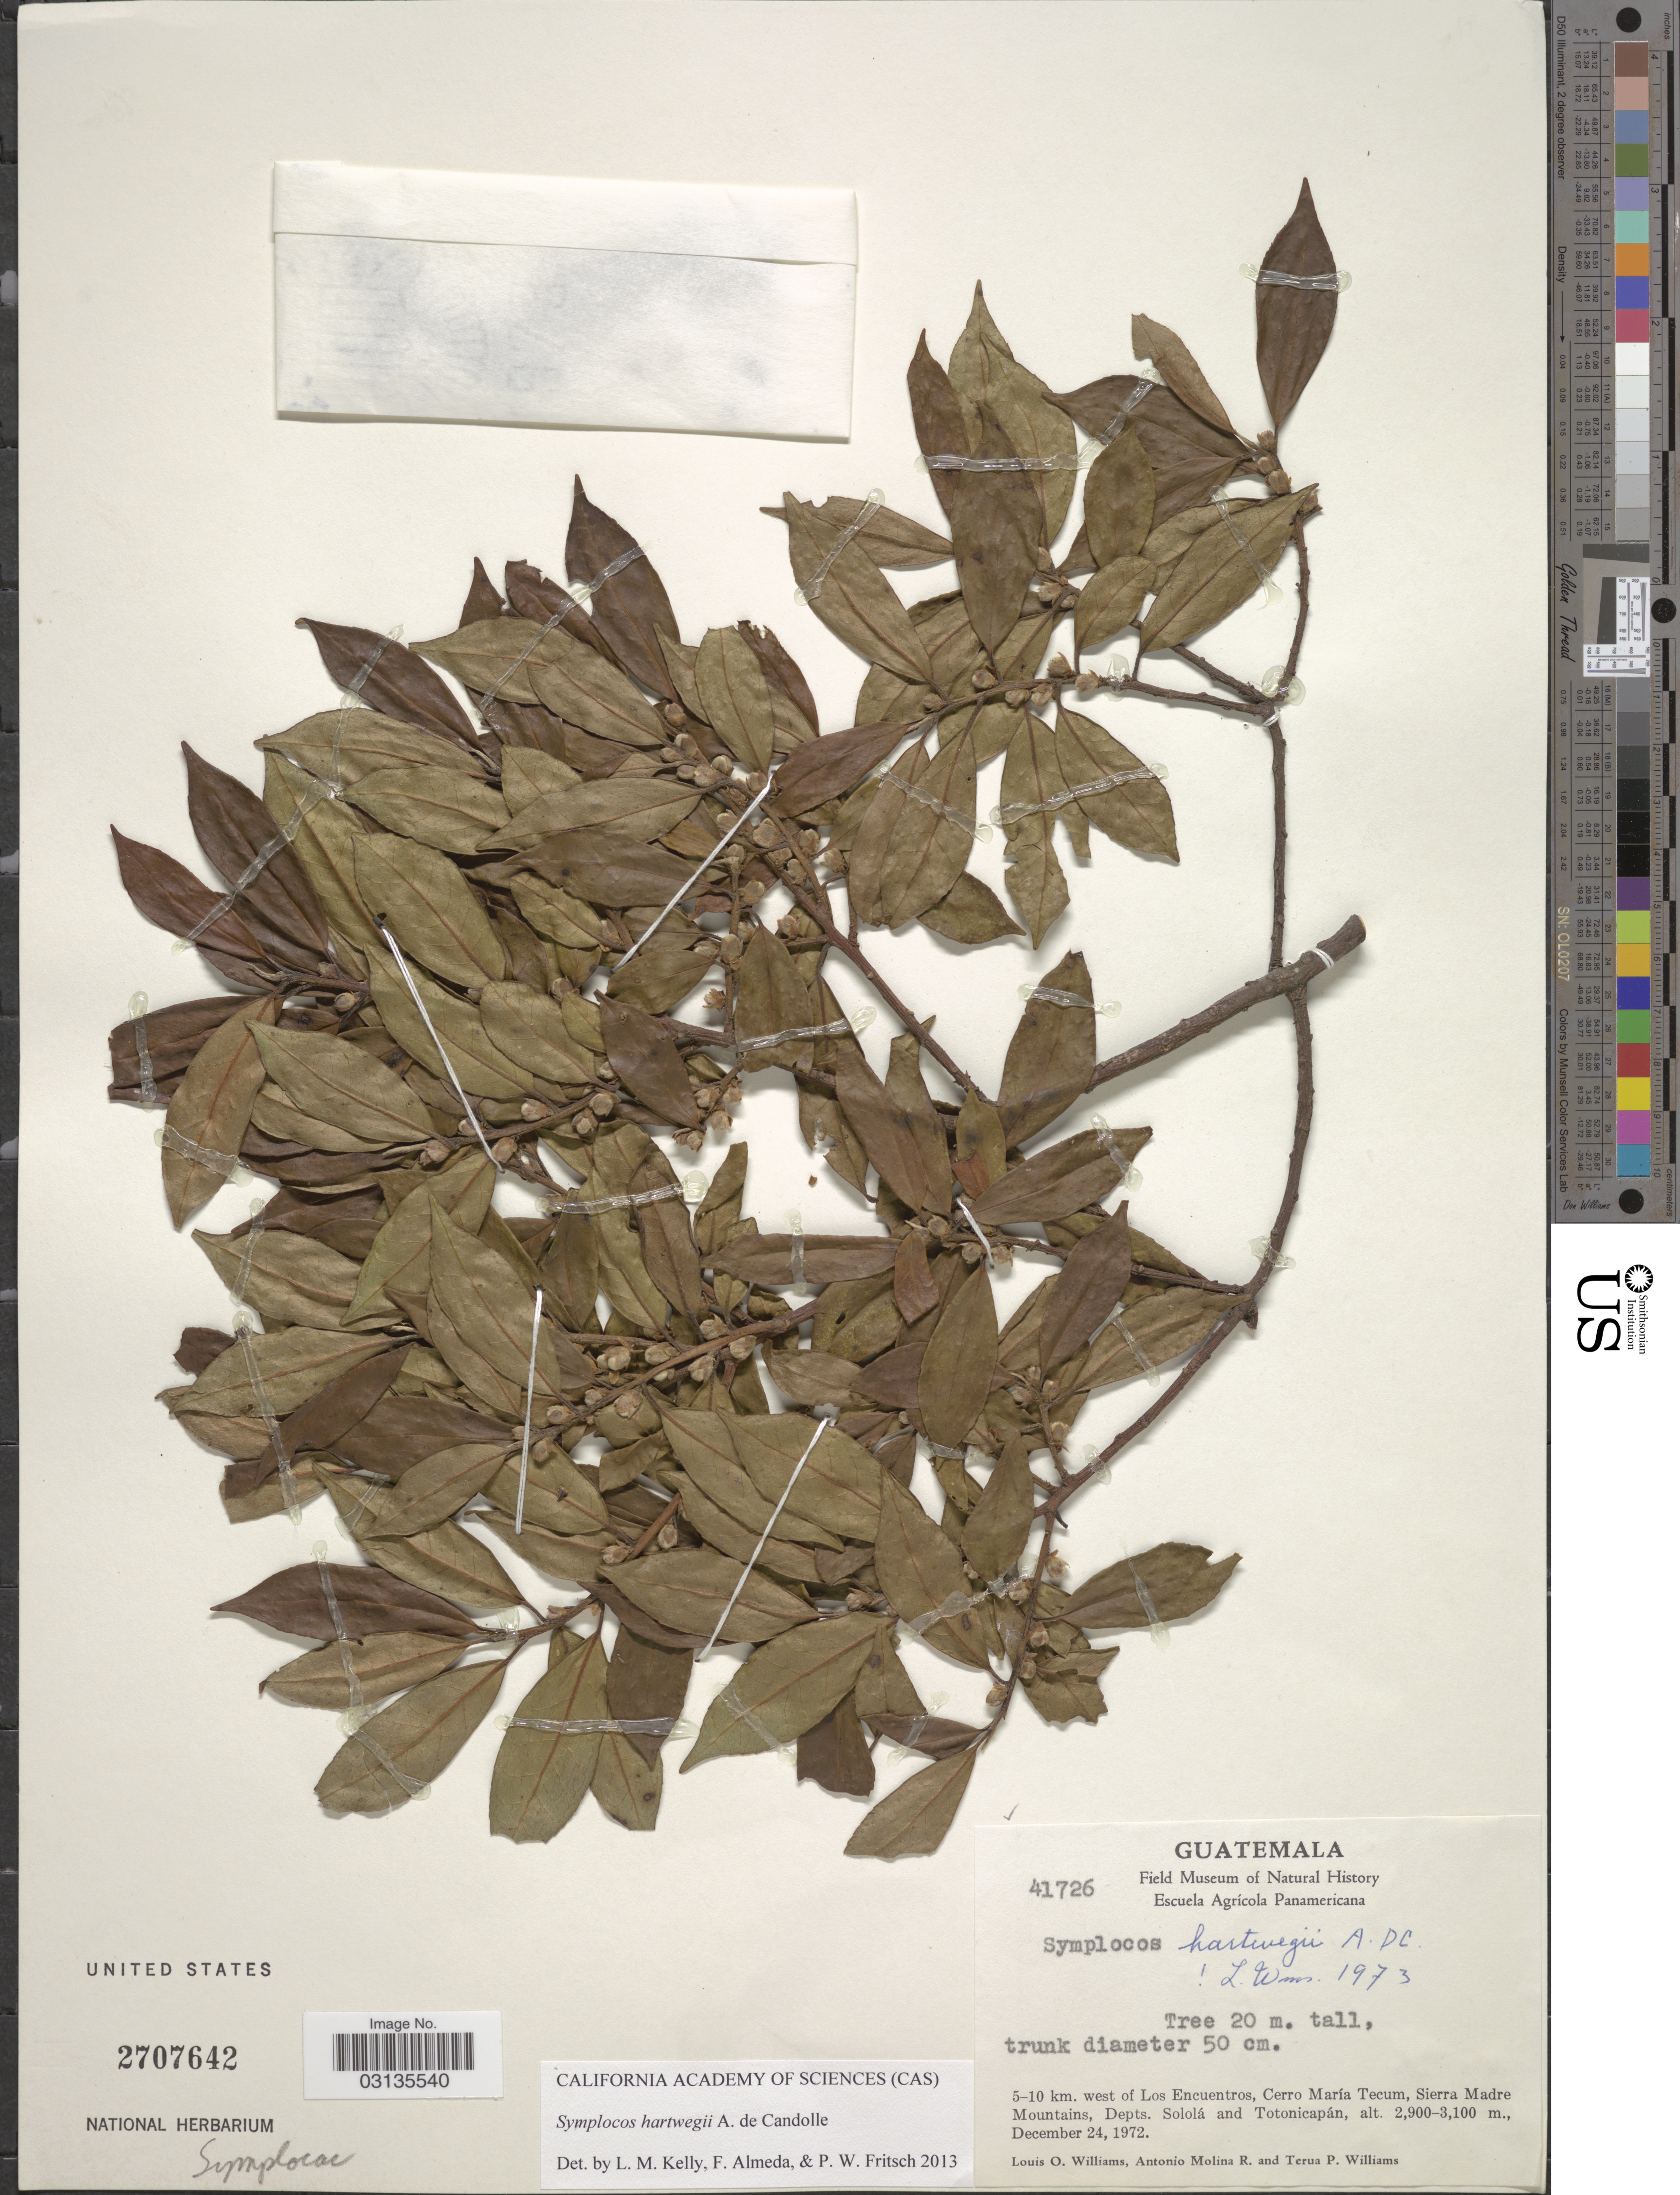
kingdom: Plantae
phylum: Tracheophyta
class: Magnoliopsida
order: Ericales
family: Symplocaceae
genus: Symplocos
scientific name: Symplocos hartwegii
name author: A. DC.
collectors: L. O. Williams, A. Molina R. & T. Williams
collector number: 41726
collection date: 1972-12-24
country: Guatemala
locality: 5-10 km. west of Los Encuentros, Cerro María Tecum, Sierra Madre Mountains, Depts. Sololá and Totonicapán.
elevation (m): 2900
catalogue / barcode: US 2707642